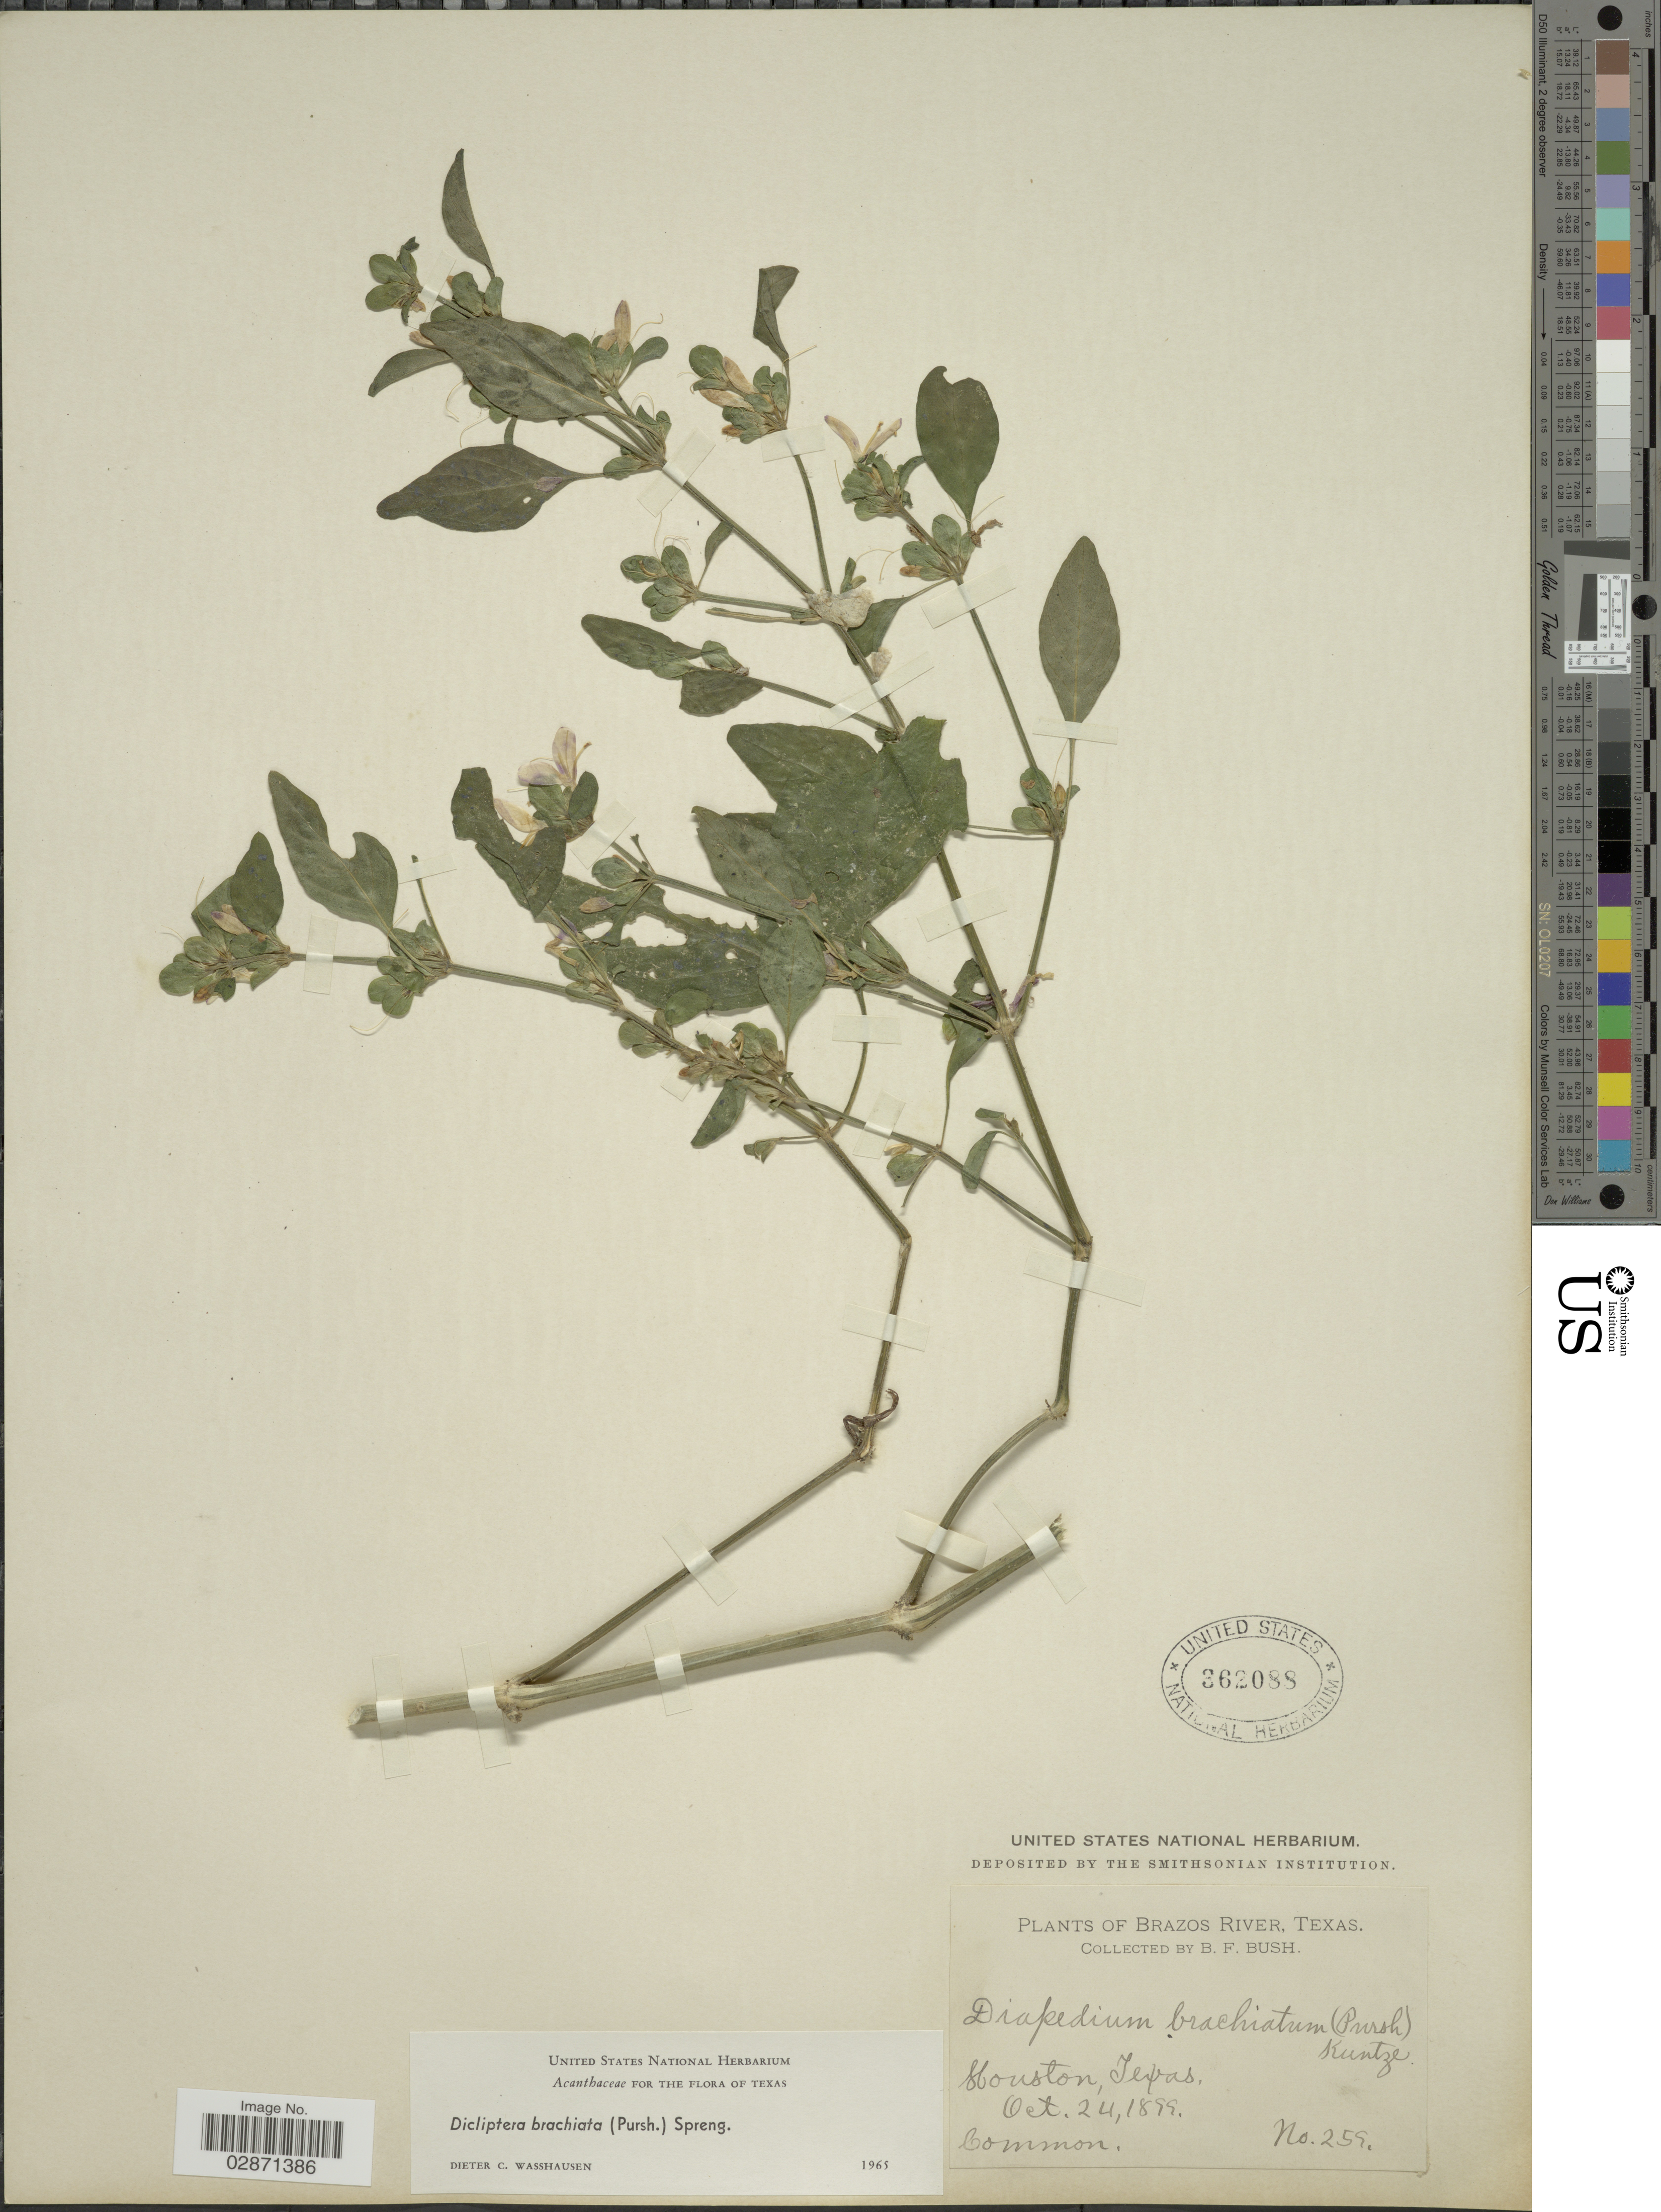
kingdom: Plantae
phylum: Tracheophyta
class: Magnoliopsida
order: Lamiales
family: Acanthaceae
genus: Dicliptera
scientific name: Dicliptera brachiata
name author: (Pursh) Spreng.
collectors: B. F. Bush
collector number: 259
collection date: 1899-10-24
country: United States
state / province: Texas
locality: Brazos River. Houston.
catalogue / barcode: US 362088